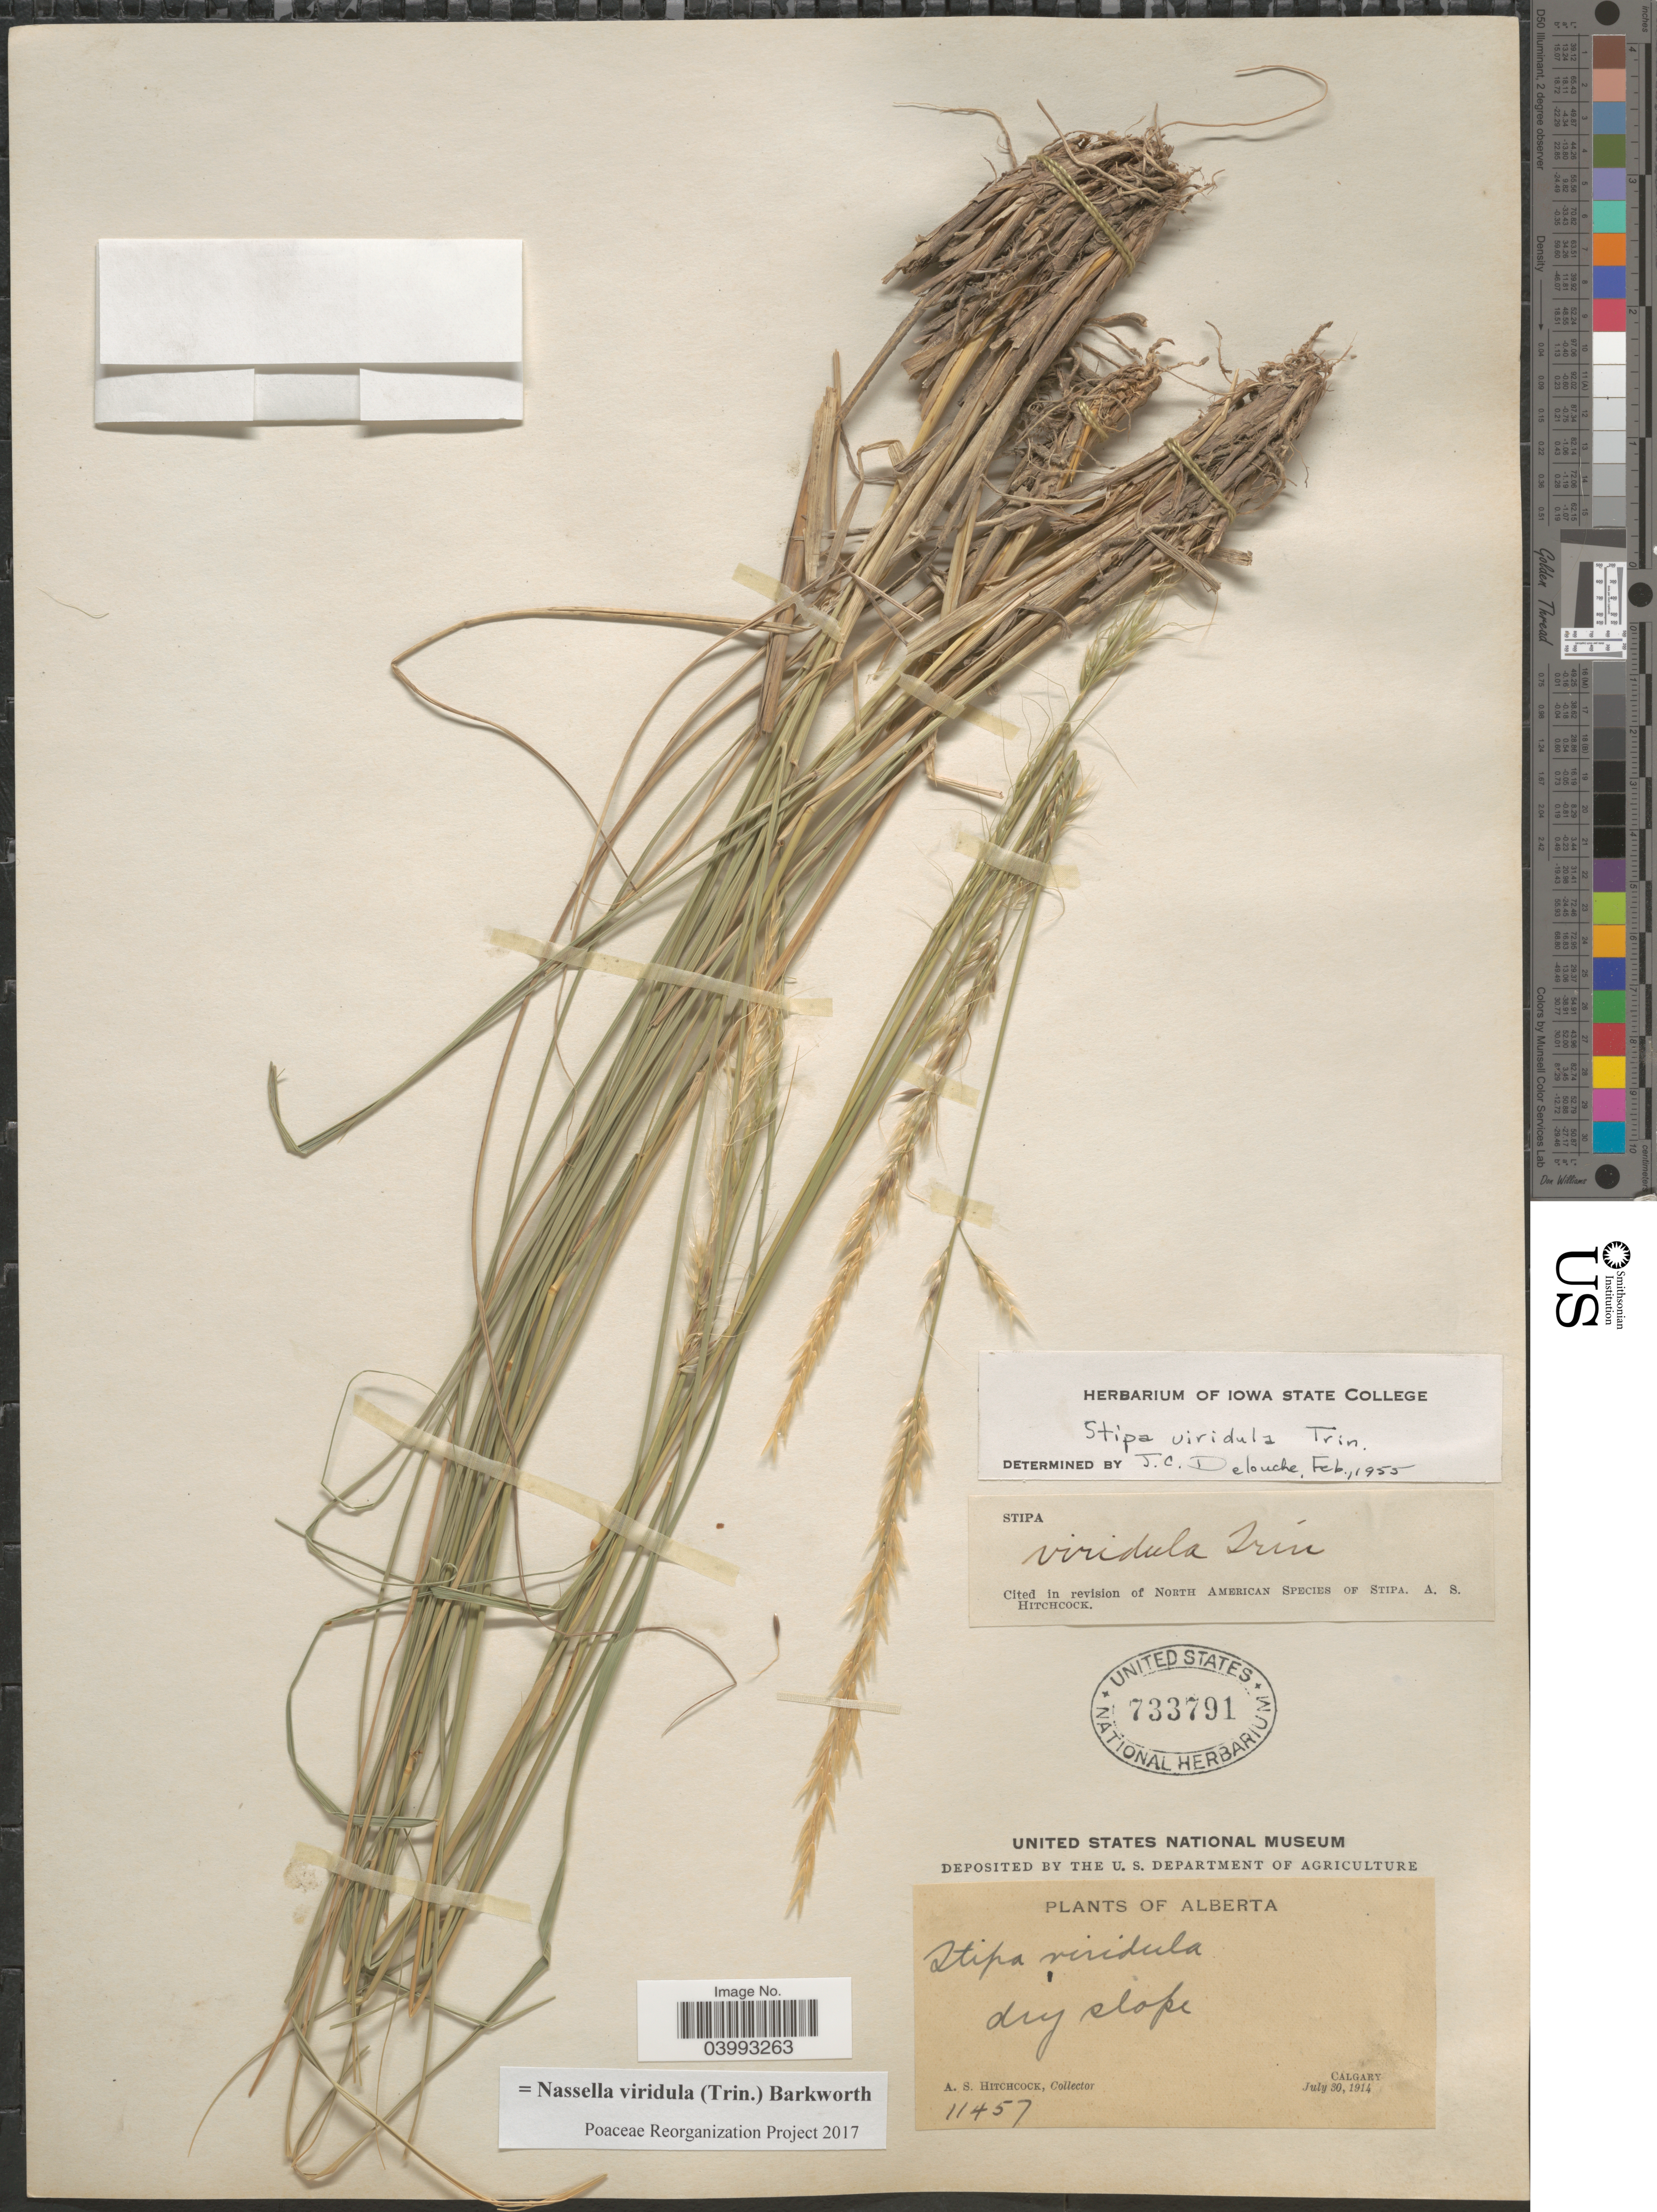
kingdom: Plantae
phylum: Tracheophyta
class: Liliopsida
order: Poales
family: Poaceae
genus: Nassella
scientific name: Nassella viridula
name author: (Trin.) Barkworth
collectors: A. S. Hitchcock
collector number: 11457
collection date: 1914-07-30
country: Canada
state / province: Alberta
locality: Calgary.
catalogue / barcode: US 733791